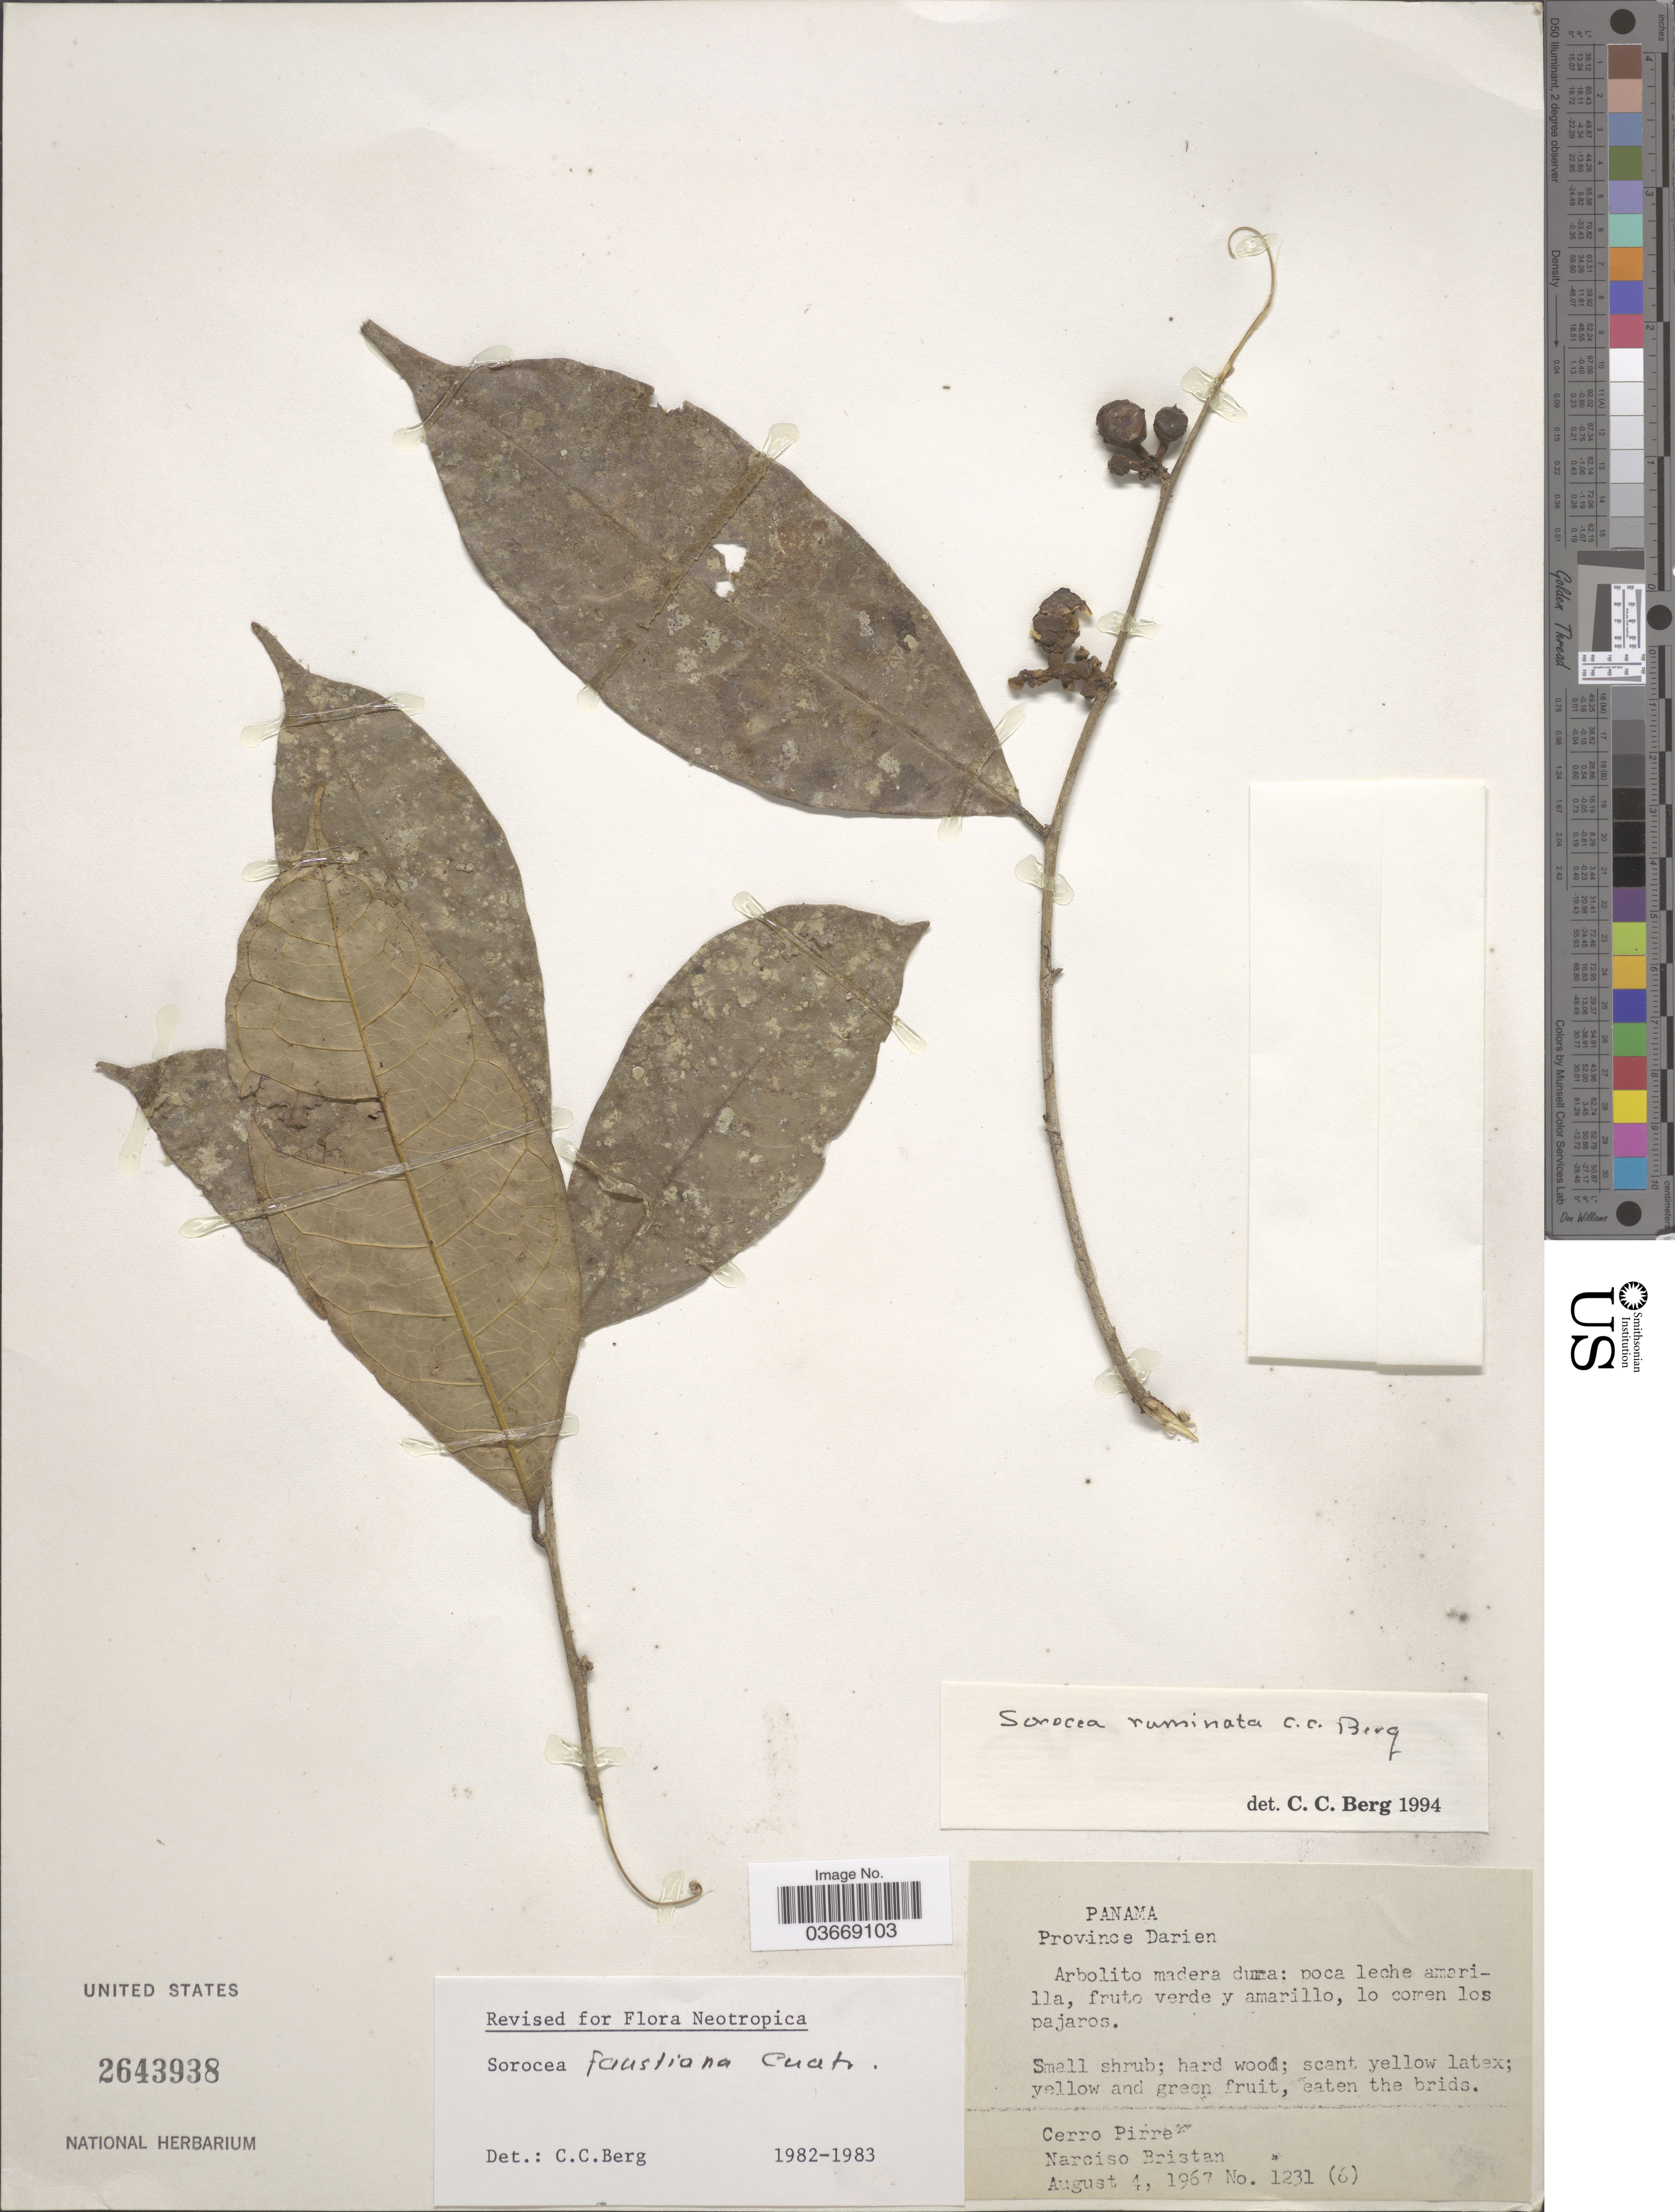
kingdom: Plantae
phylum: Tracheophyta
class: Magnoliopsida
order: Rosales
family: Moraceae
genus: Sorocea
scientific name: Sorocea ruminata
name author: C.C. Berg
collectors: N. Bristan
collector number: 1231(6)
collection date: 1967-08-04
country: Panama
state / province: Darien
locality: Cerro Pirre.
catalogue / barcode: US 2643938